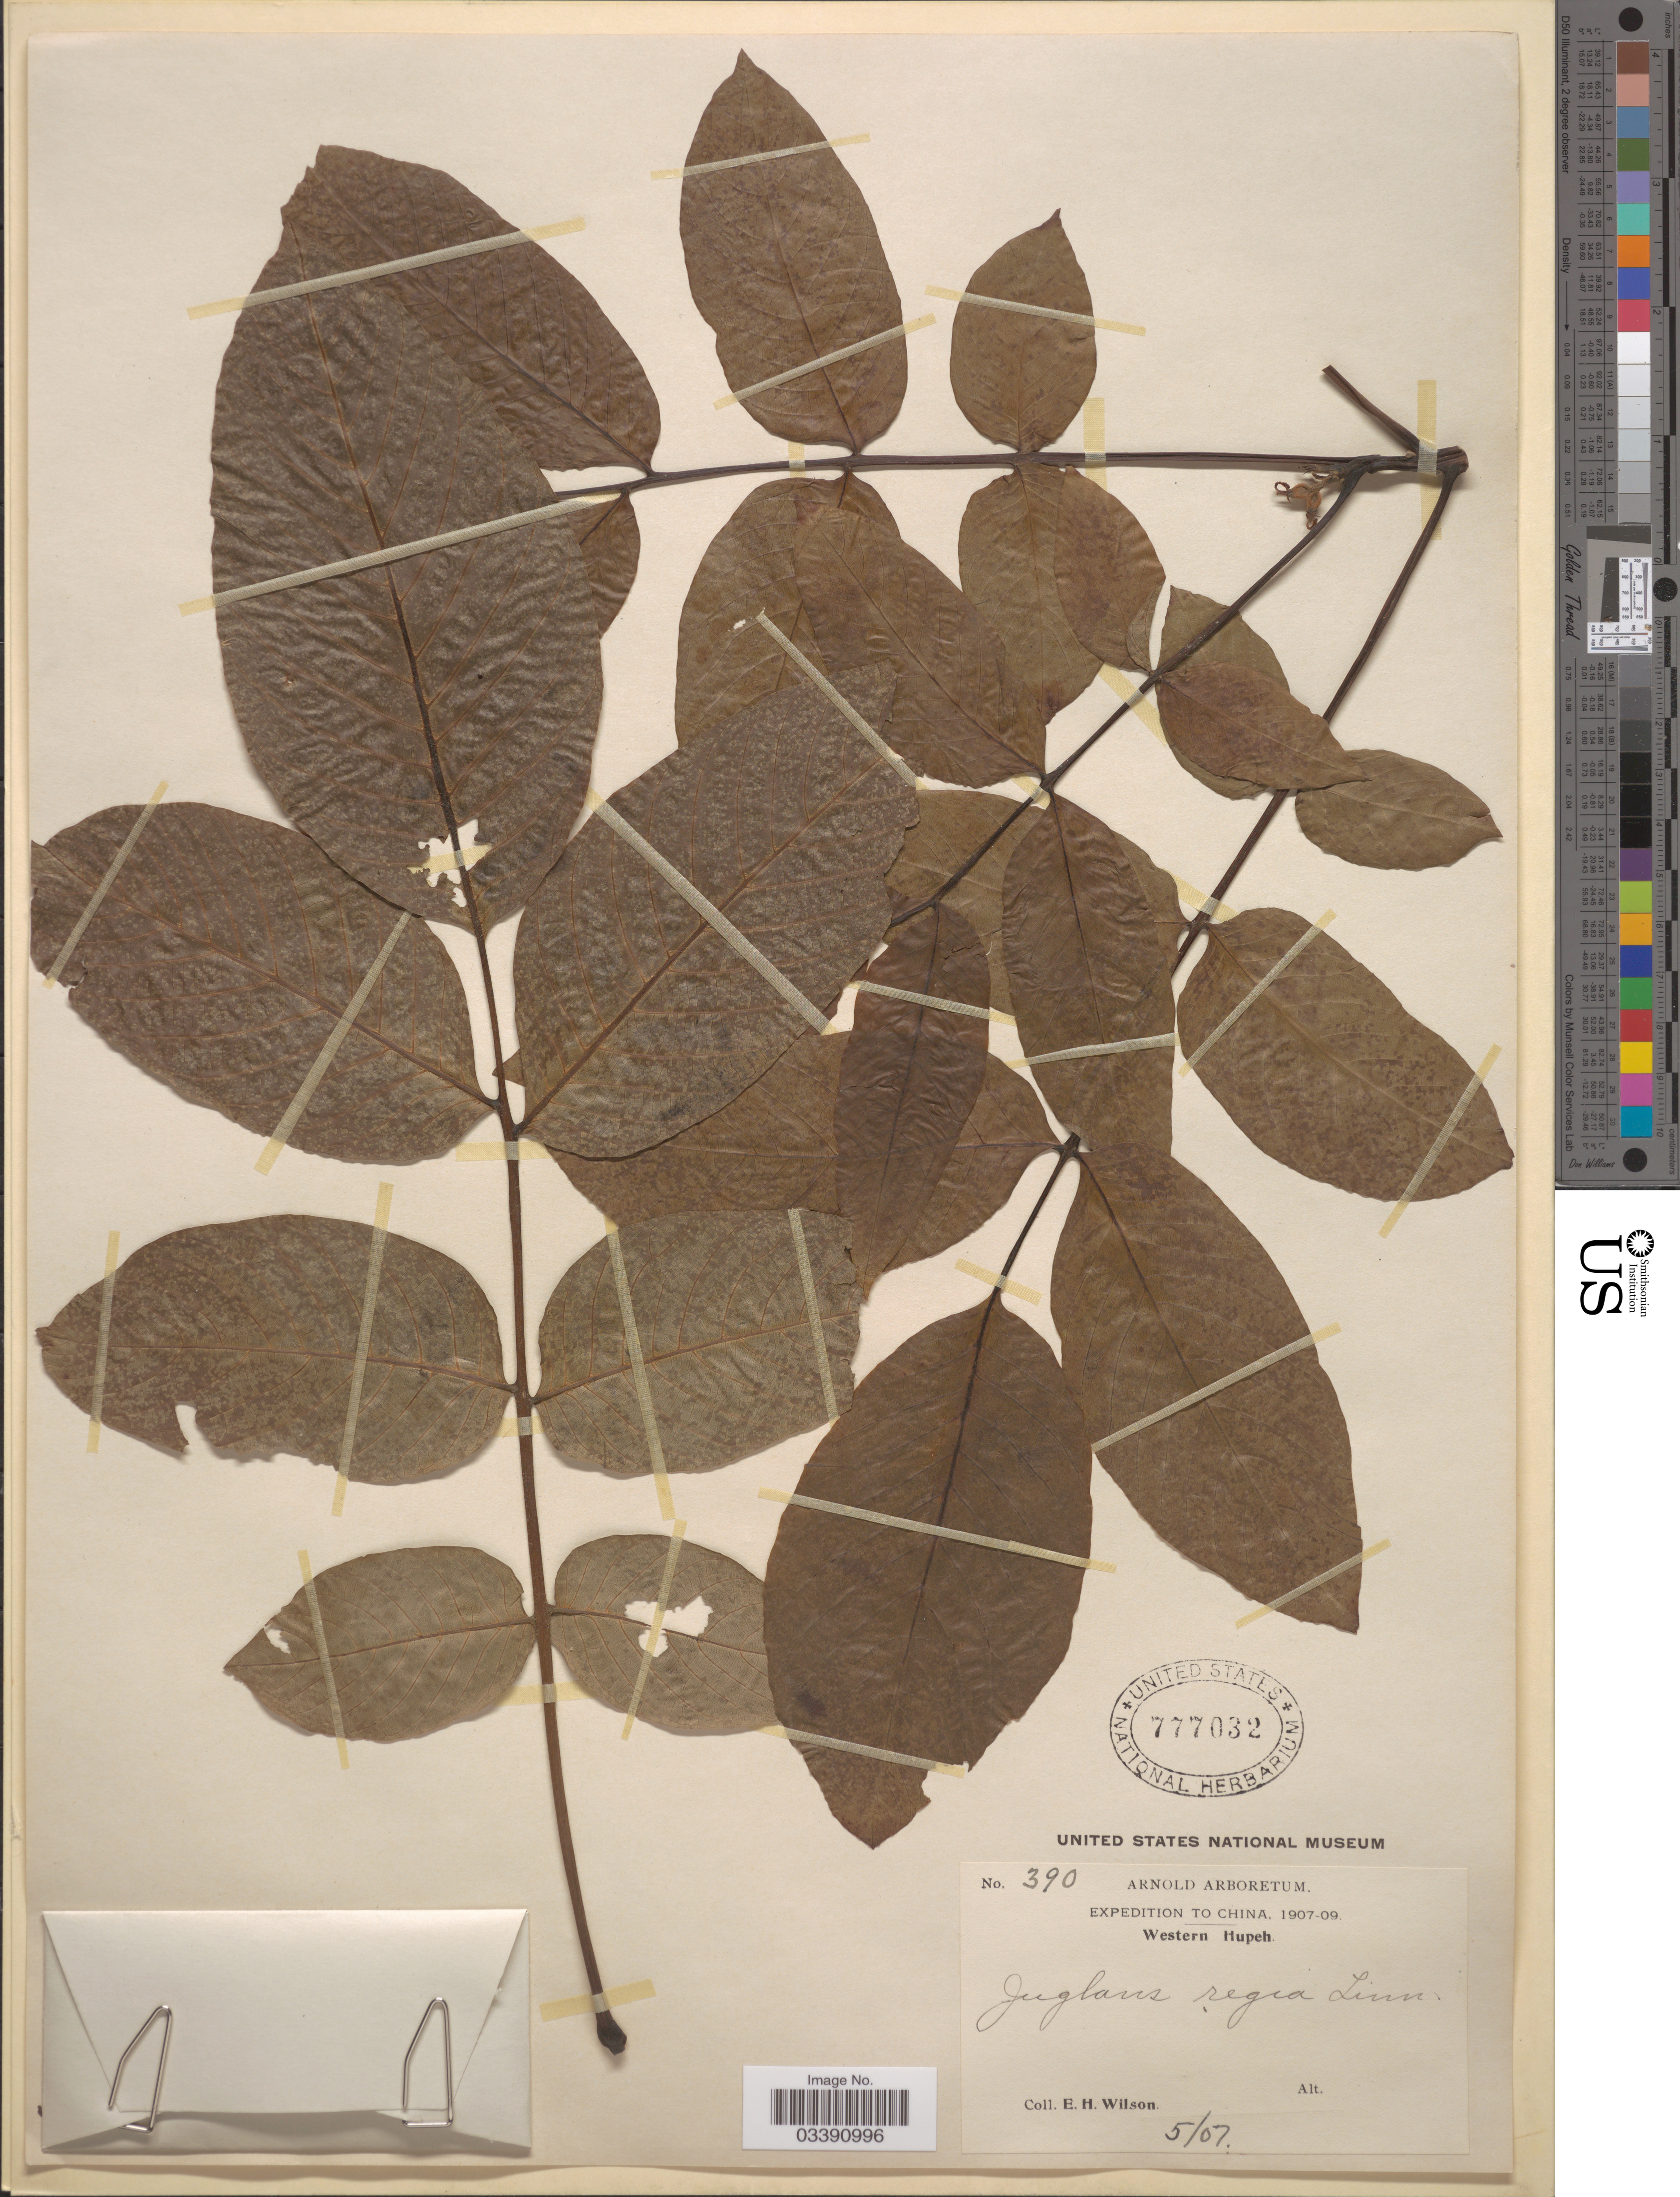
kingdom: Plantae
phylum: Tracheophyta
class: Magnoliopsida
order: Fagales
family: Juglandaceae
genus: Juglans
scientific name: Juglans regia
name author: L.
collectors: E. Wilson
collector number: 390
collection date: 1907-05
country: China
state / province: Hubei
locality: Western Hupeh.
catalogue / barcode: US 777032